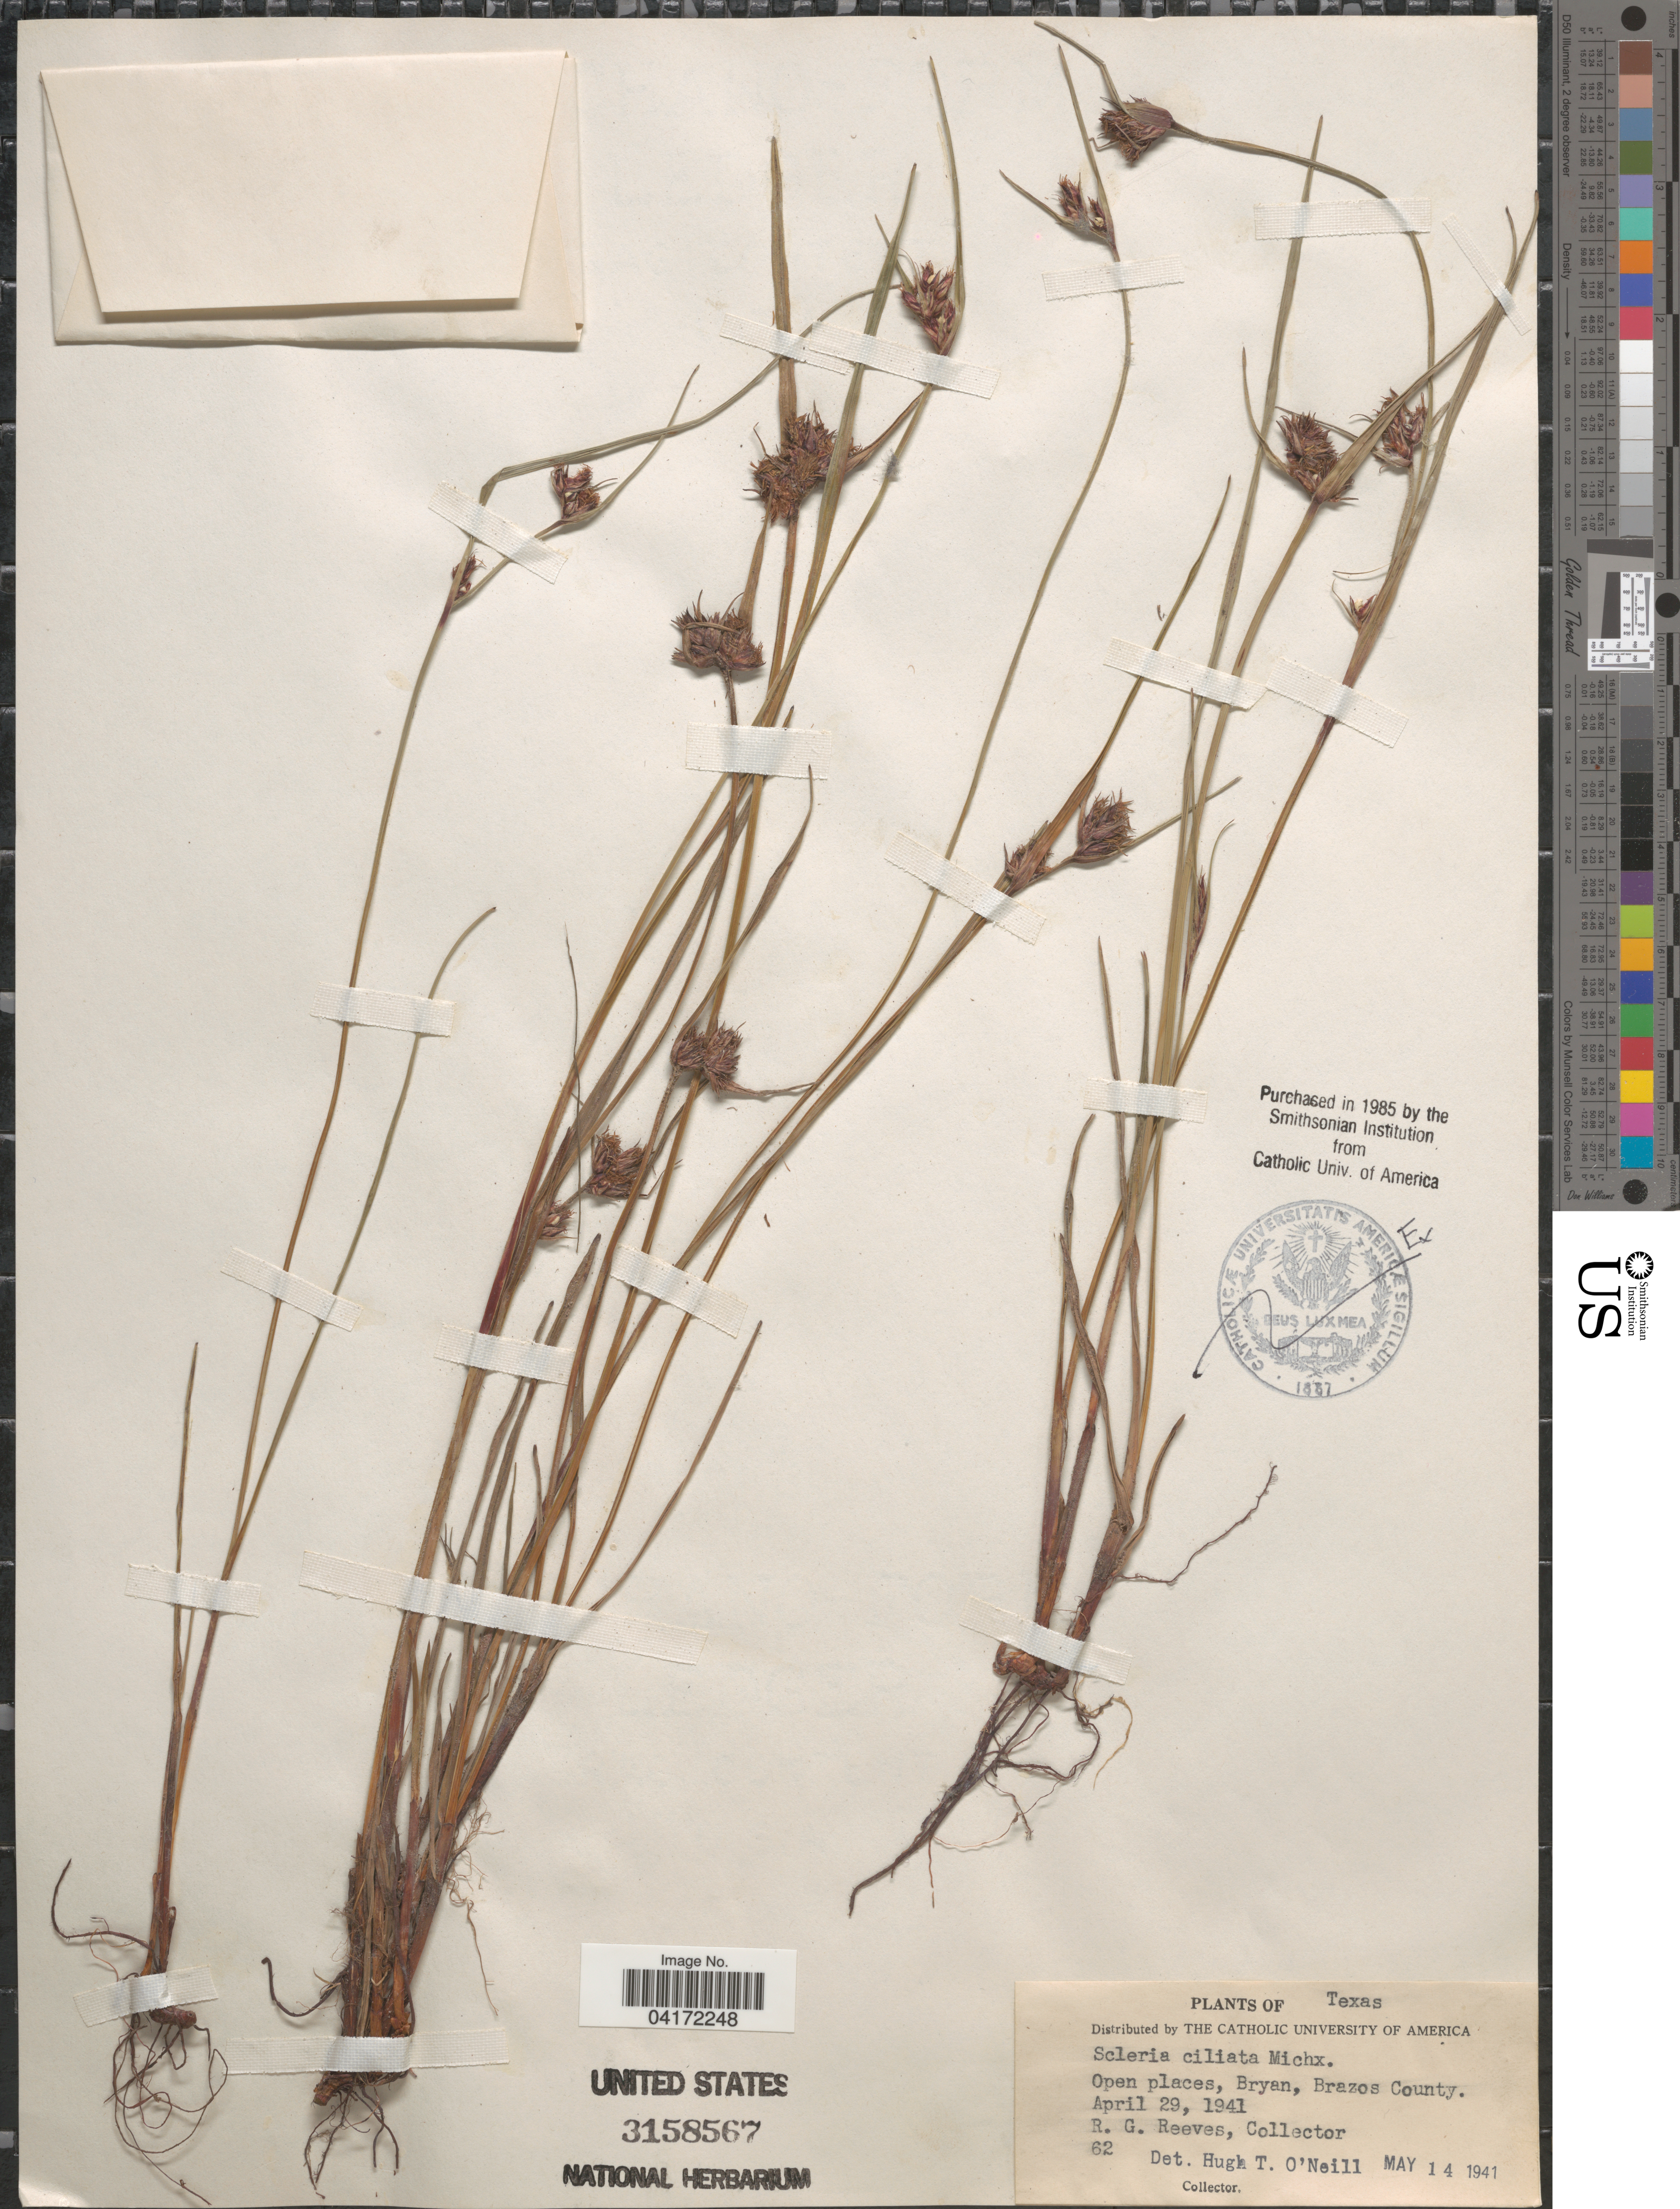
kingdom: Plantae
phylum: Tracheophyta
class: Liliopsida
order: Poales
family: Cyperaceae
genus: Scleria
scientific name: Scleria ciliata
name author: Michx.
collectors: R. G. Reeves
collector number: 62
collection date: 1941-04-29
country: United States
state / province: Texas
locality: Bryan, Brazos County.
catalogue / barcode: US 3158567